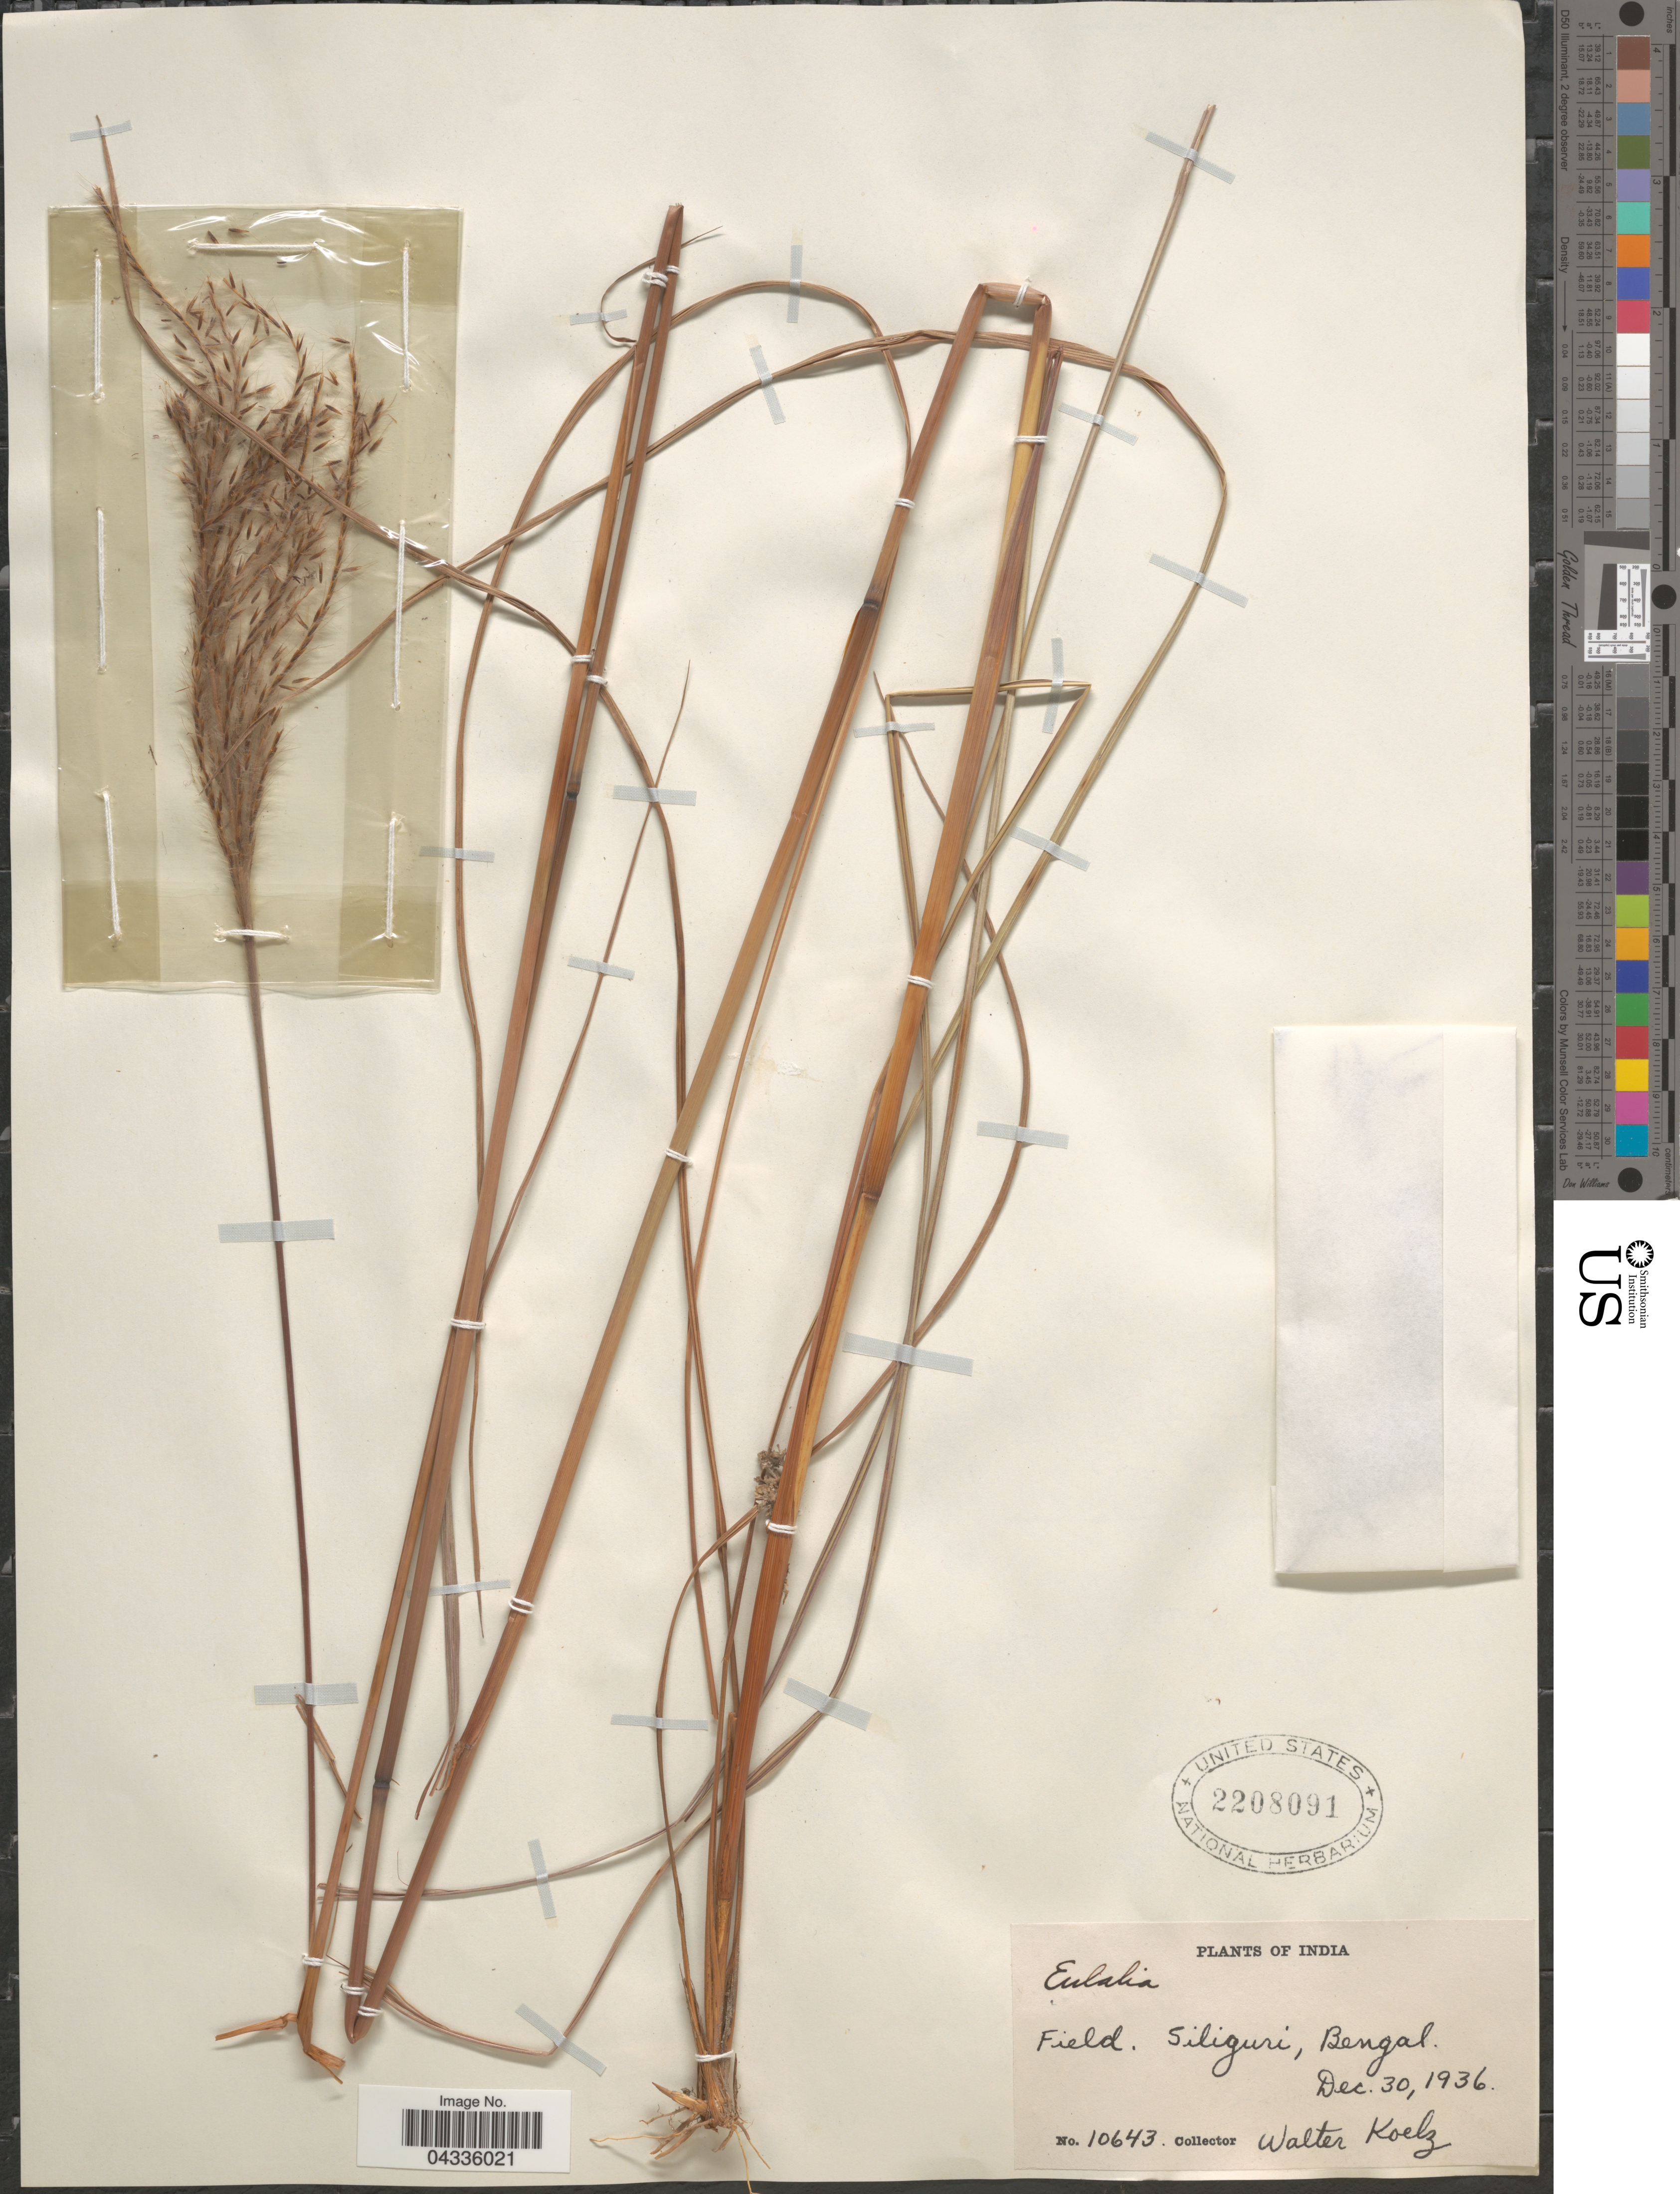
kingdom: Plantae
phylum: Tracheophyta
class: Liliopsida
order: Poales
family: Poaceae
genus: Eulalia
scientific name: Eulalia sp.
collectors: W. N. Koelz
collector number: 10643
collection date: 1936-12-30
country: India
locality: Field. Siliguri, Bengal.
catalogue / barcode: US 2208091